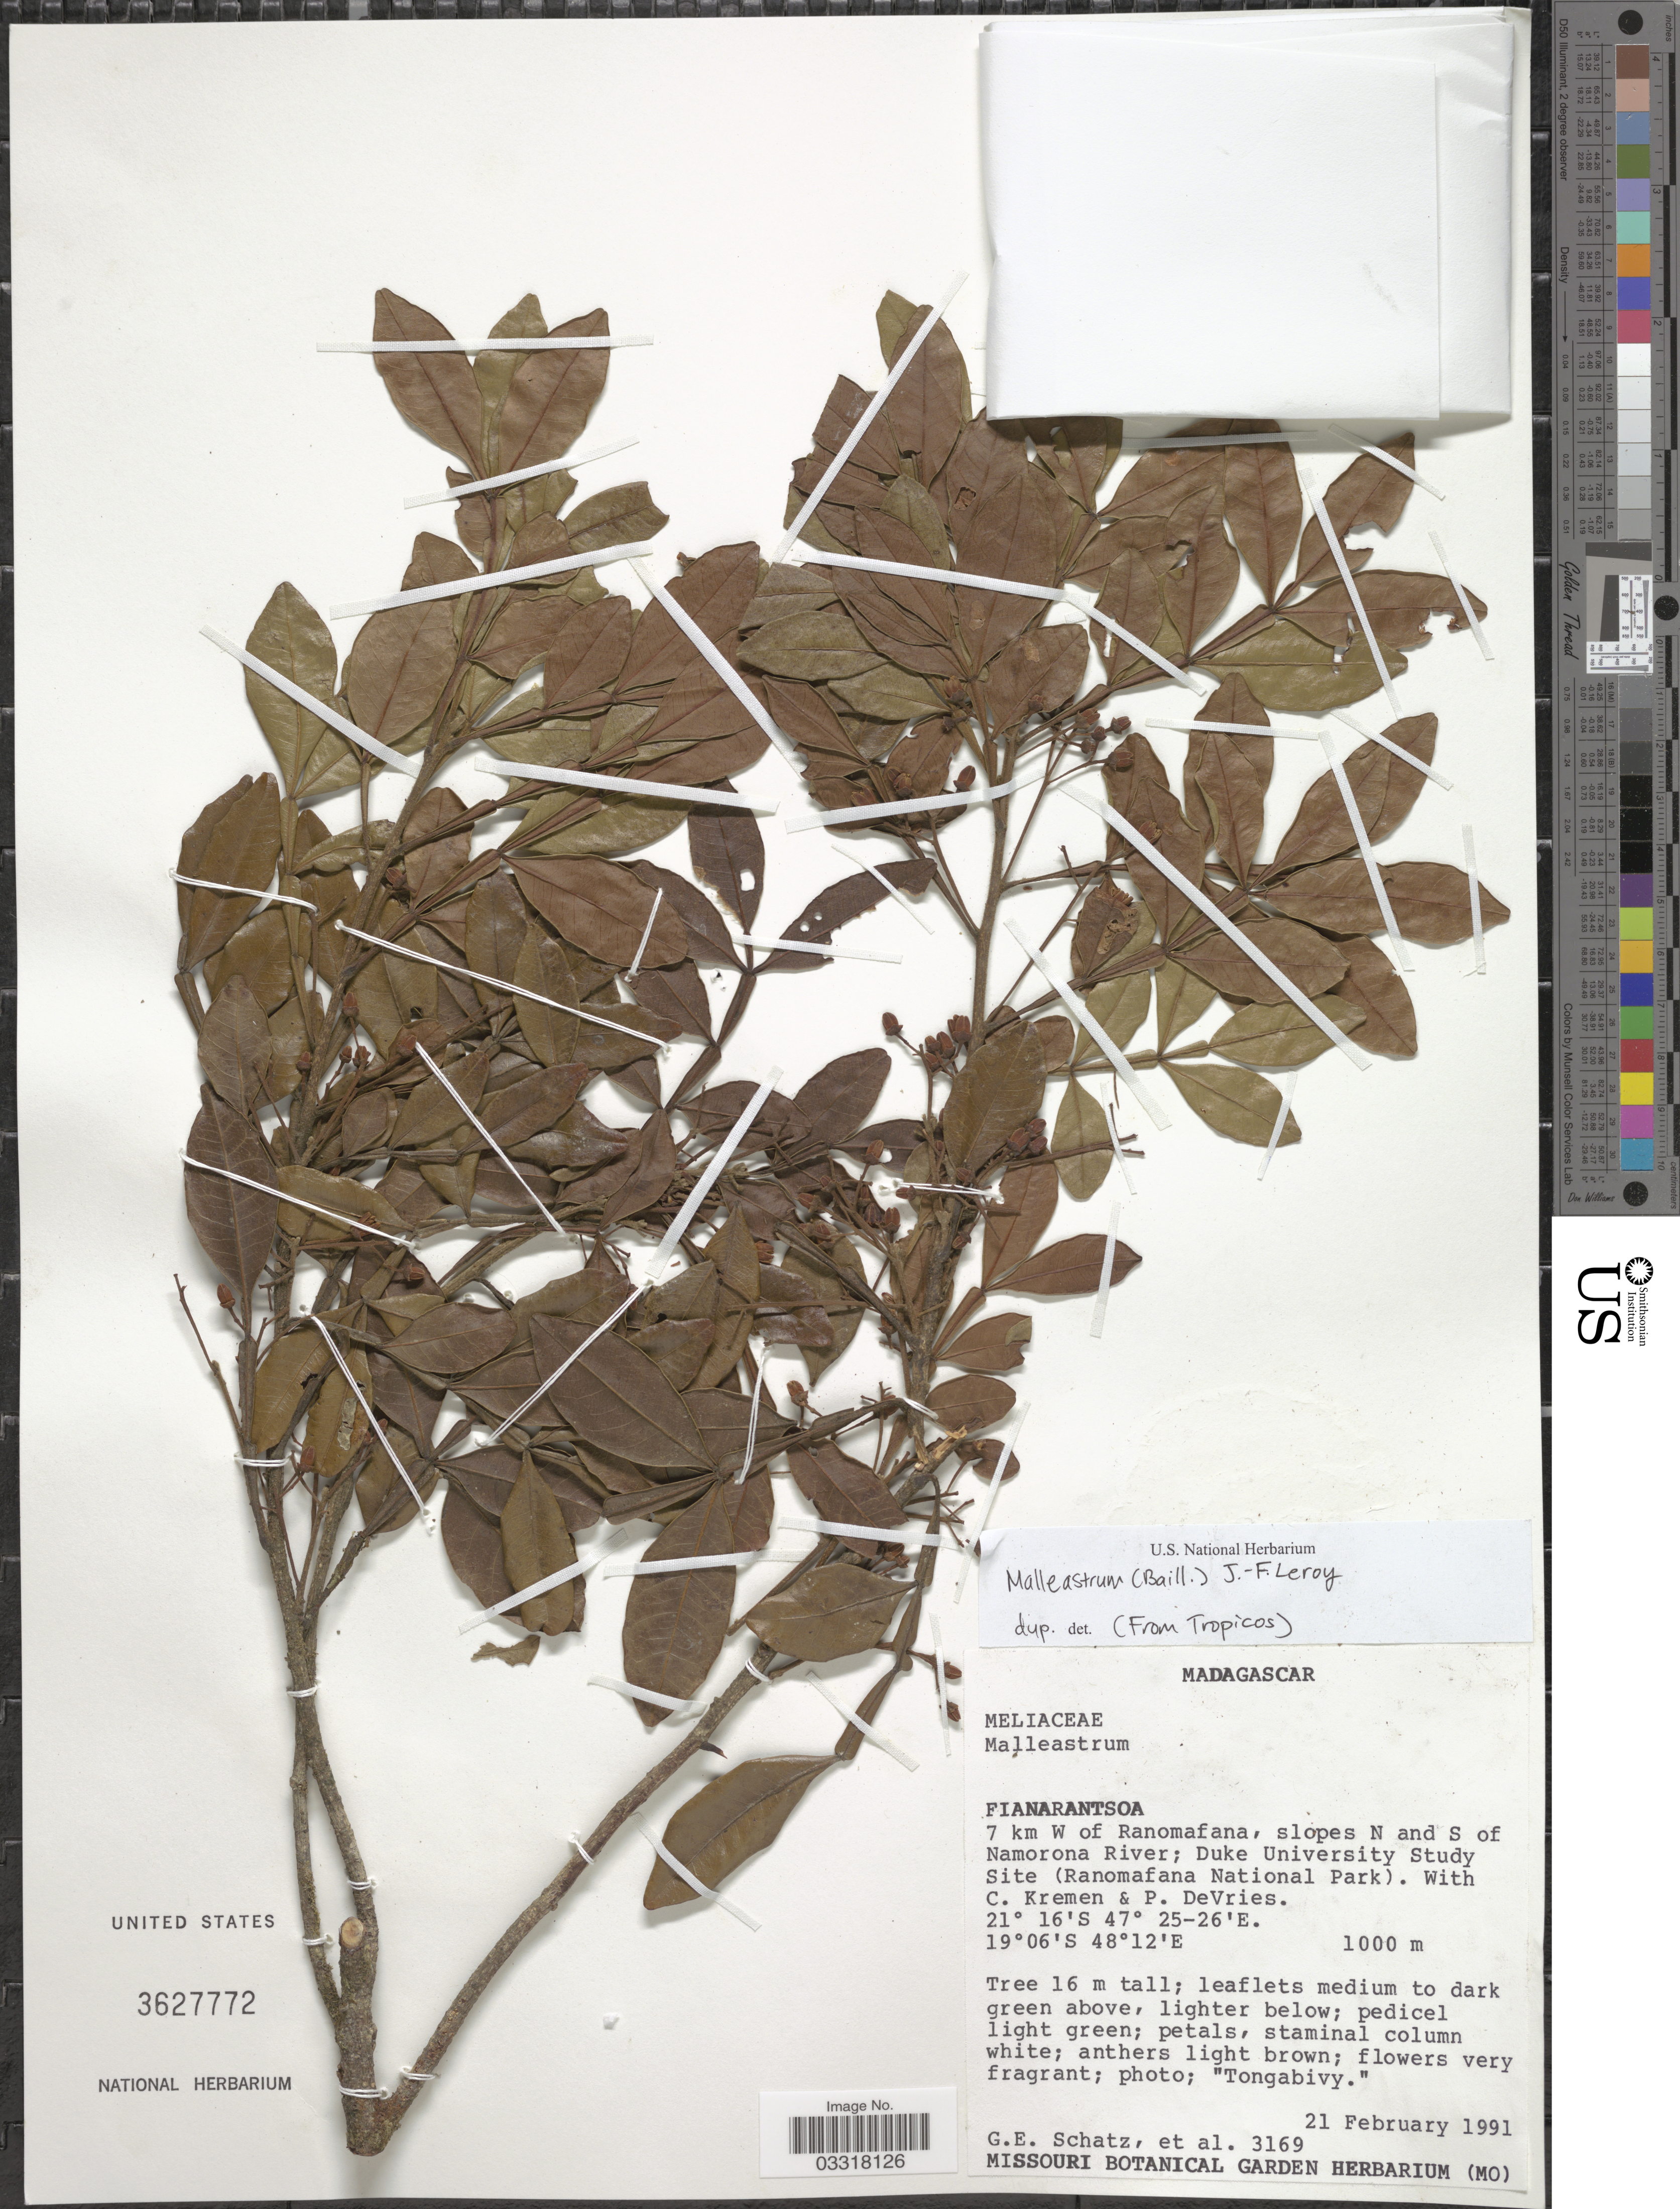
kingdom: Plantae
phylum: Tracheophyta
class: Magnoliopsida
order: Sapindales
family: Meliaceae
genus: Malleastrum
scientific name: Malleastrum sp.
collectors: G. Schatz, C. Kremen & DeVries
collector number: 3169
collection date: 1991-02-21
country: Madagascar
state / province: Vatovavy Fitovinany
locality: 7 km W of Ranomafana, slopes N and S of Namorona river; Duke University Study Site (Ranomafana National Park).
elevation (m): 1000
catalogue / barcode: US 3627772